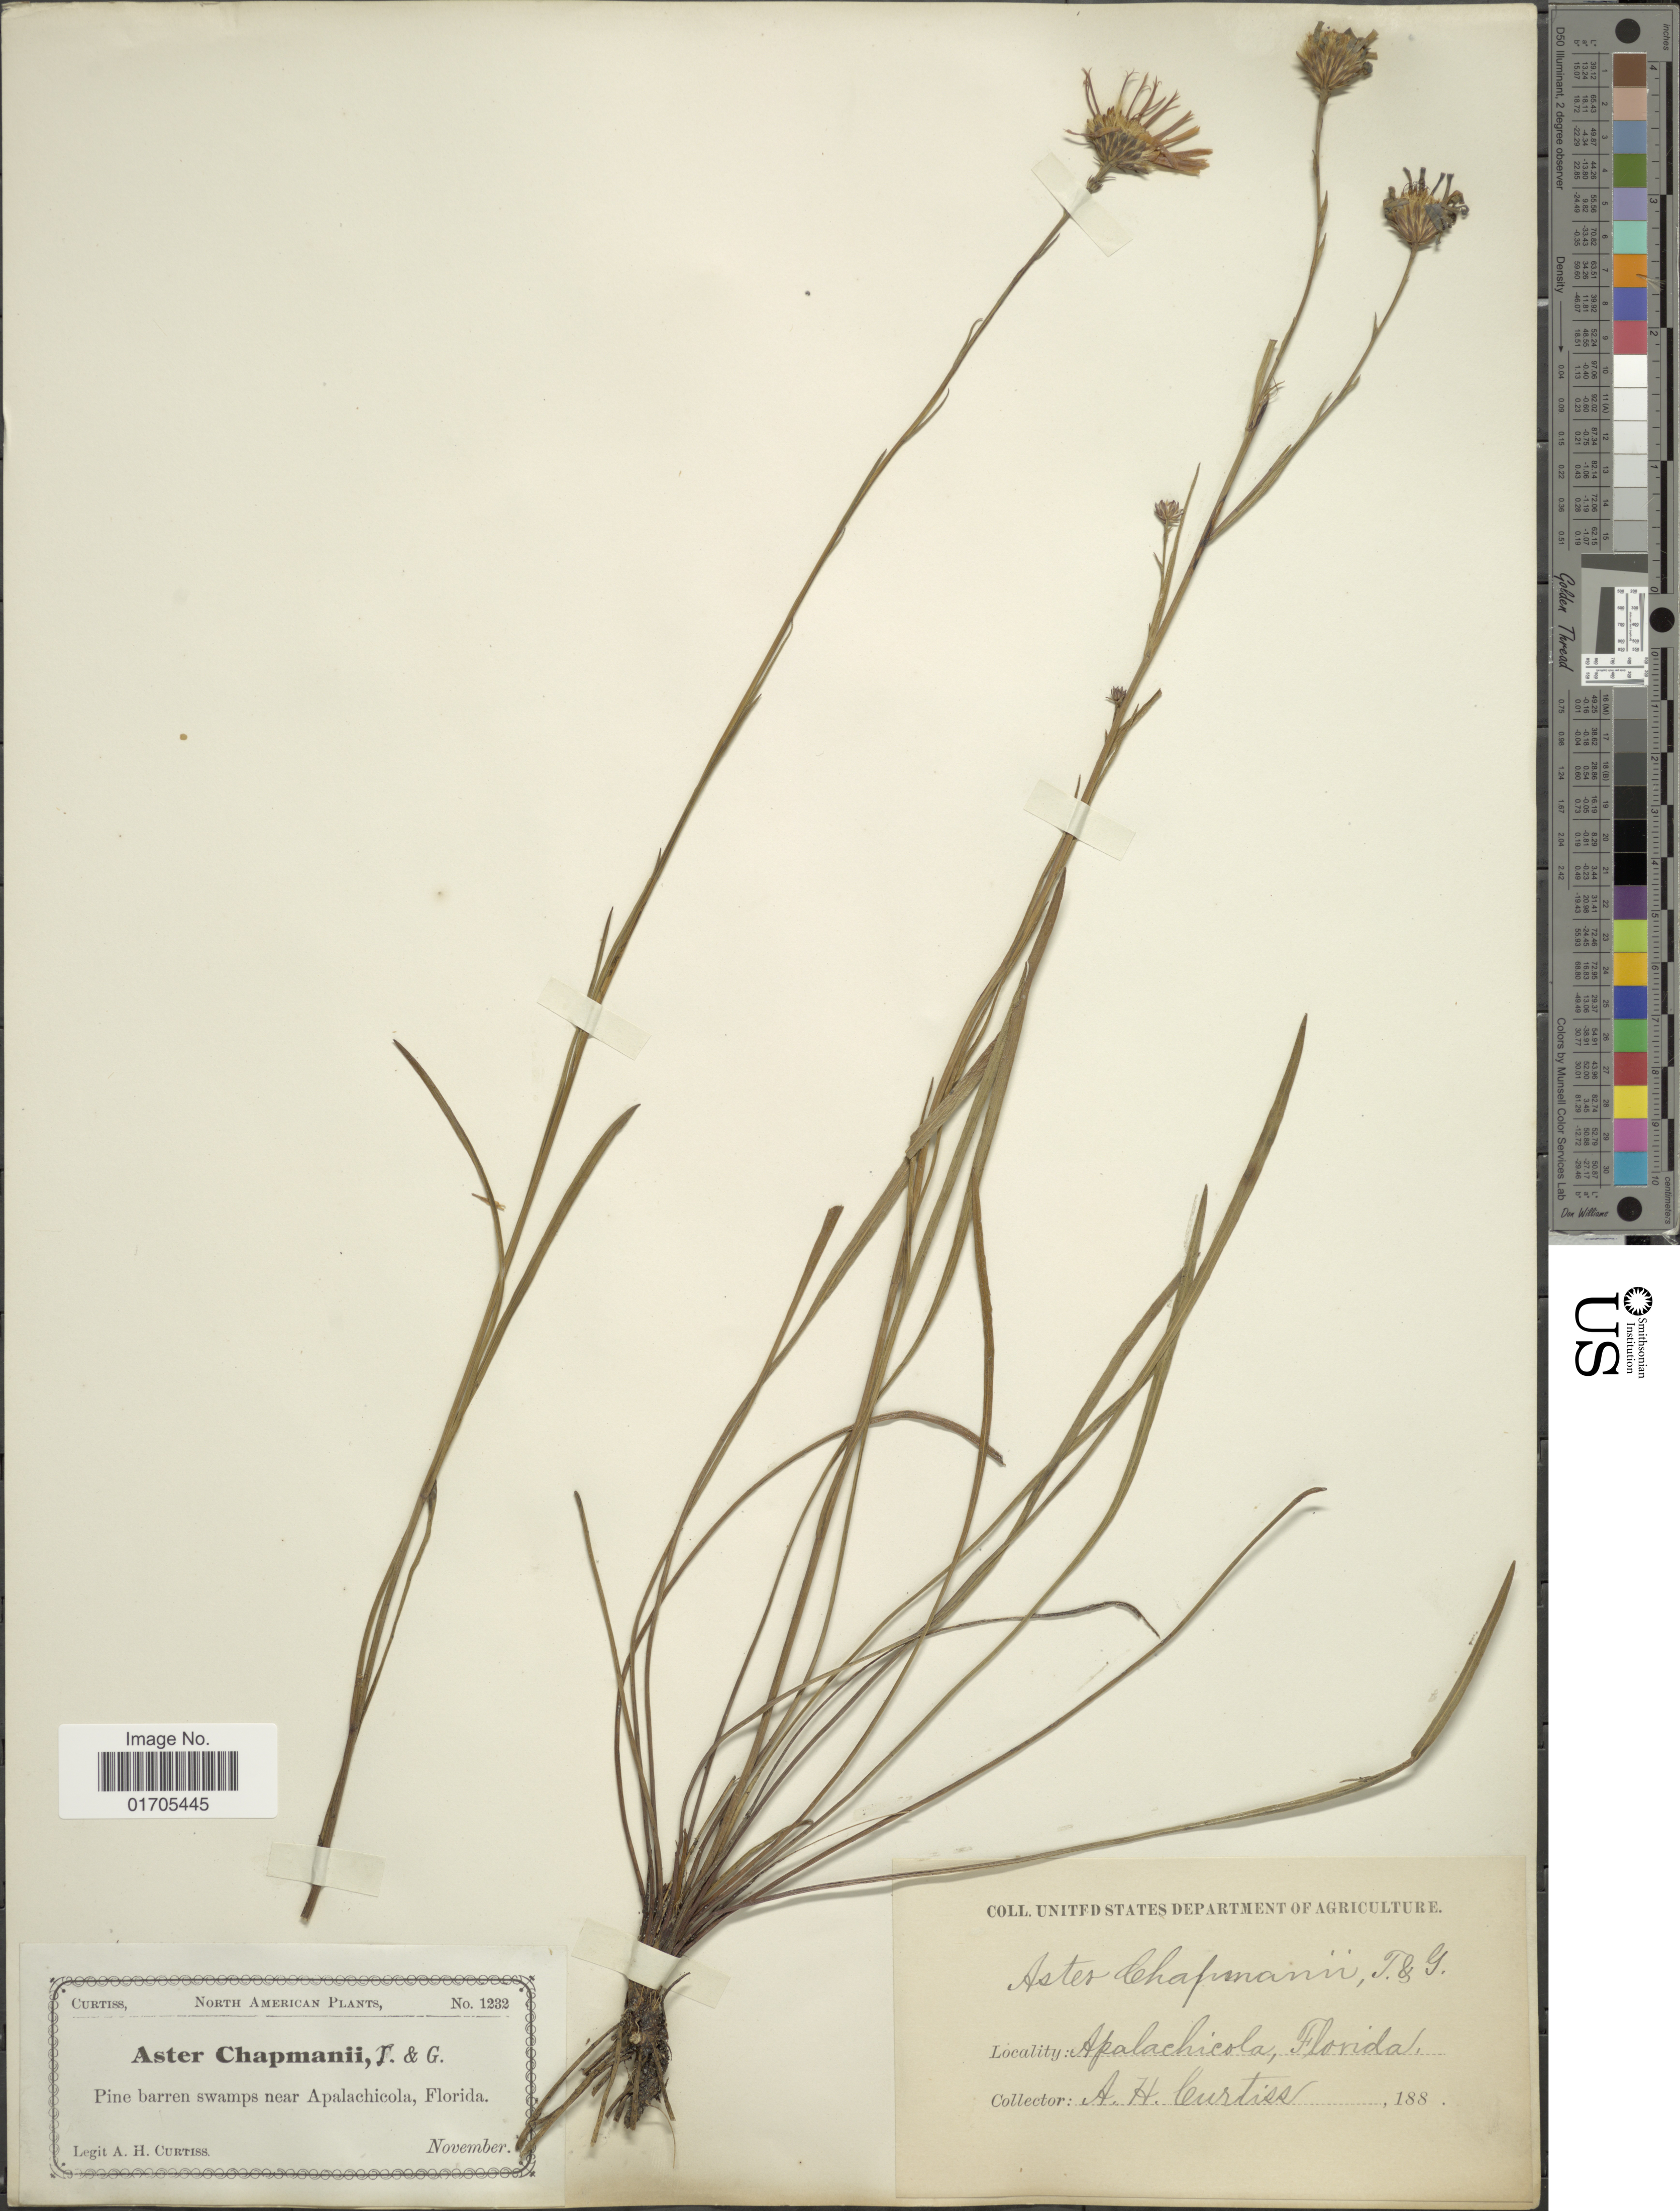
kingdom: Plantae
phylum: Tracheophyta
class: Magnoliopsida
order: Asterales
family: Asteraceae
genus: Eurybia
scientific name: Eurybia chapmanii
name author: (Torr. & A. Gray) G.L. Nesom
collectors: A. H. Curtiss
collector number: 1232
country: United States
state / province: Florida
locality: Pine barren swamps near Apalachicola, Florida.